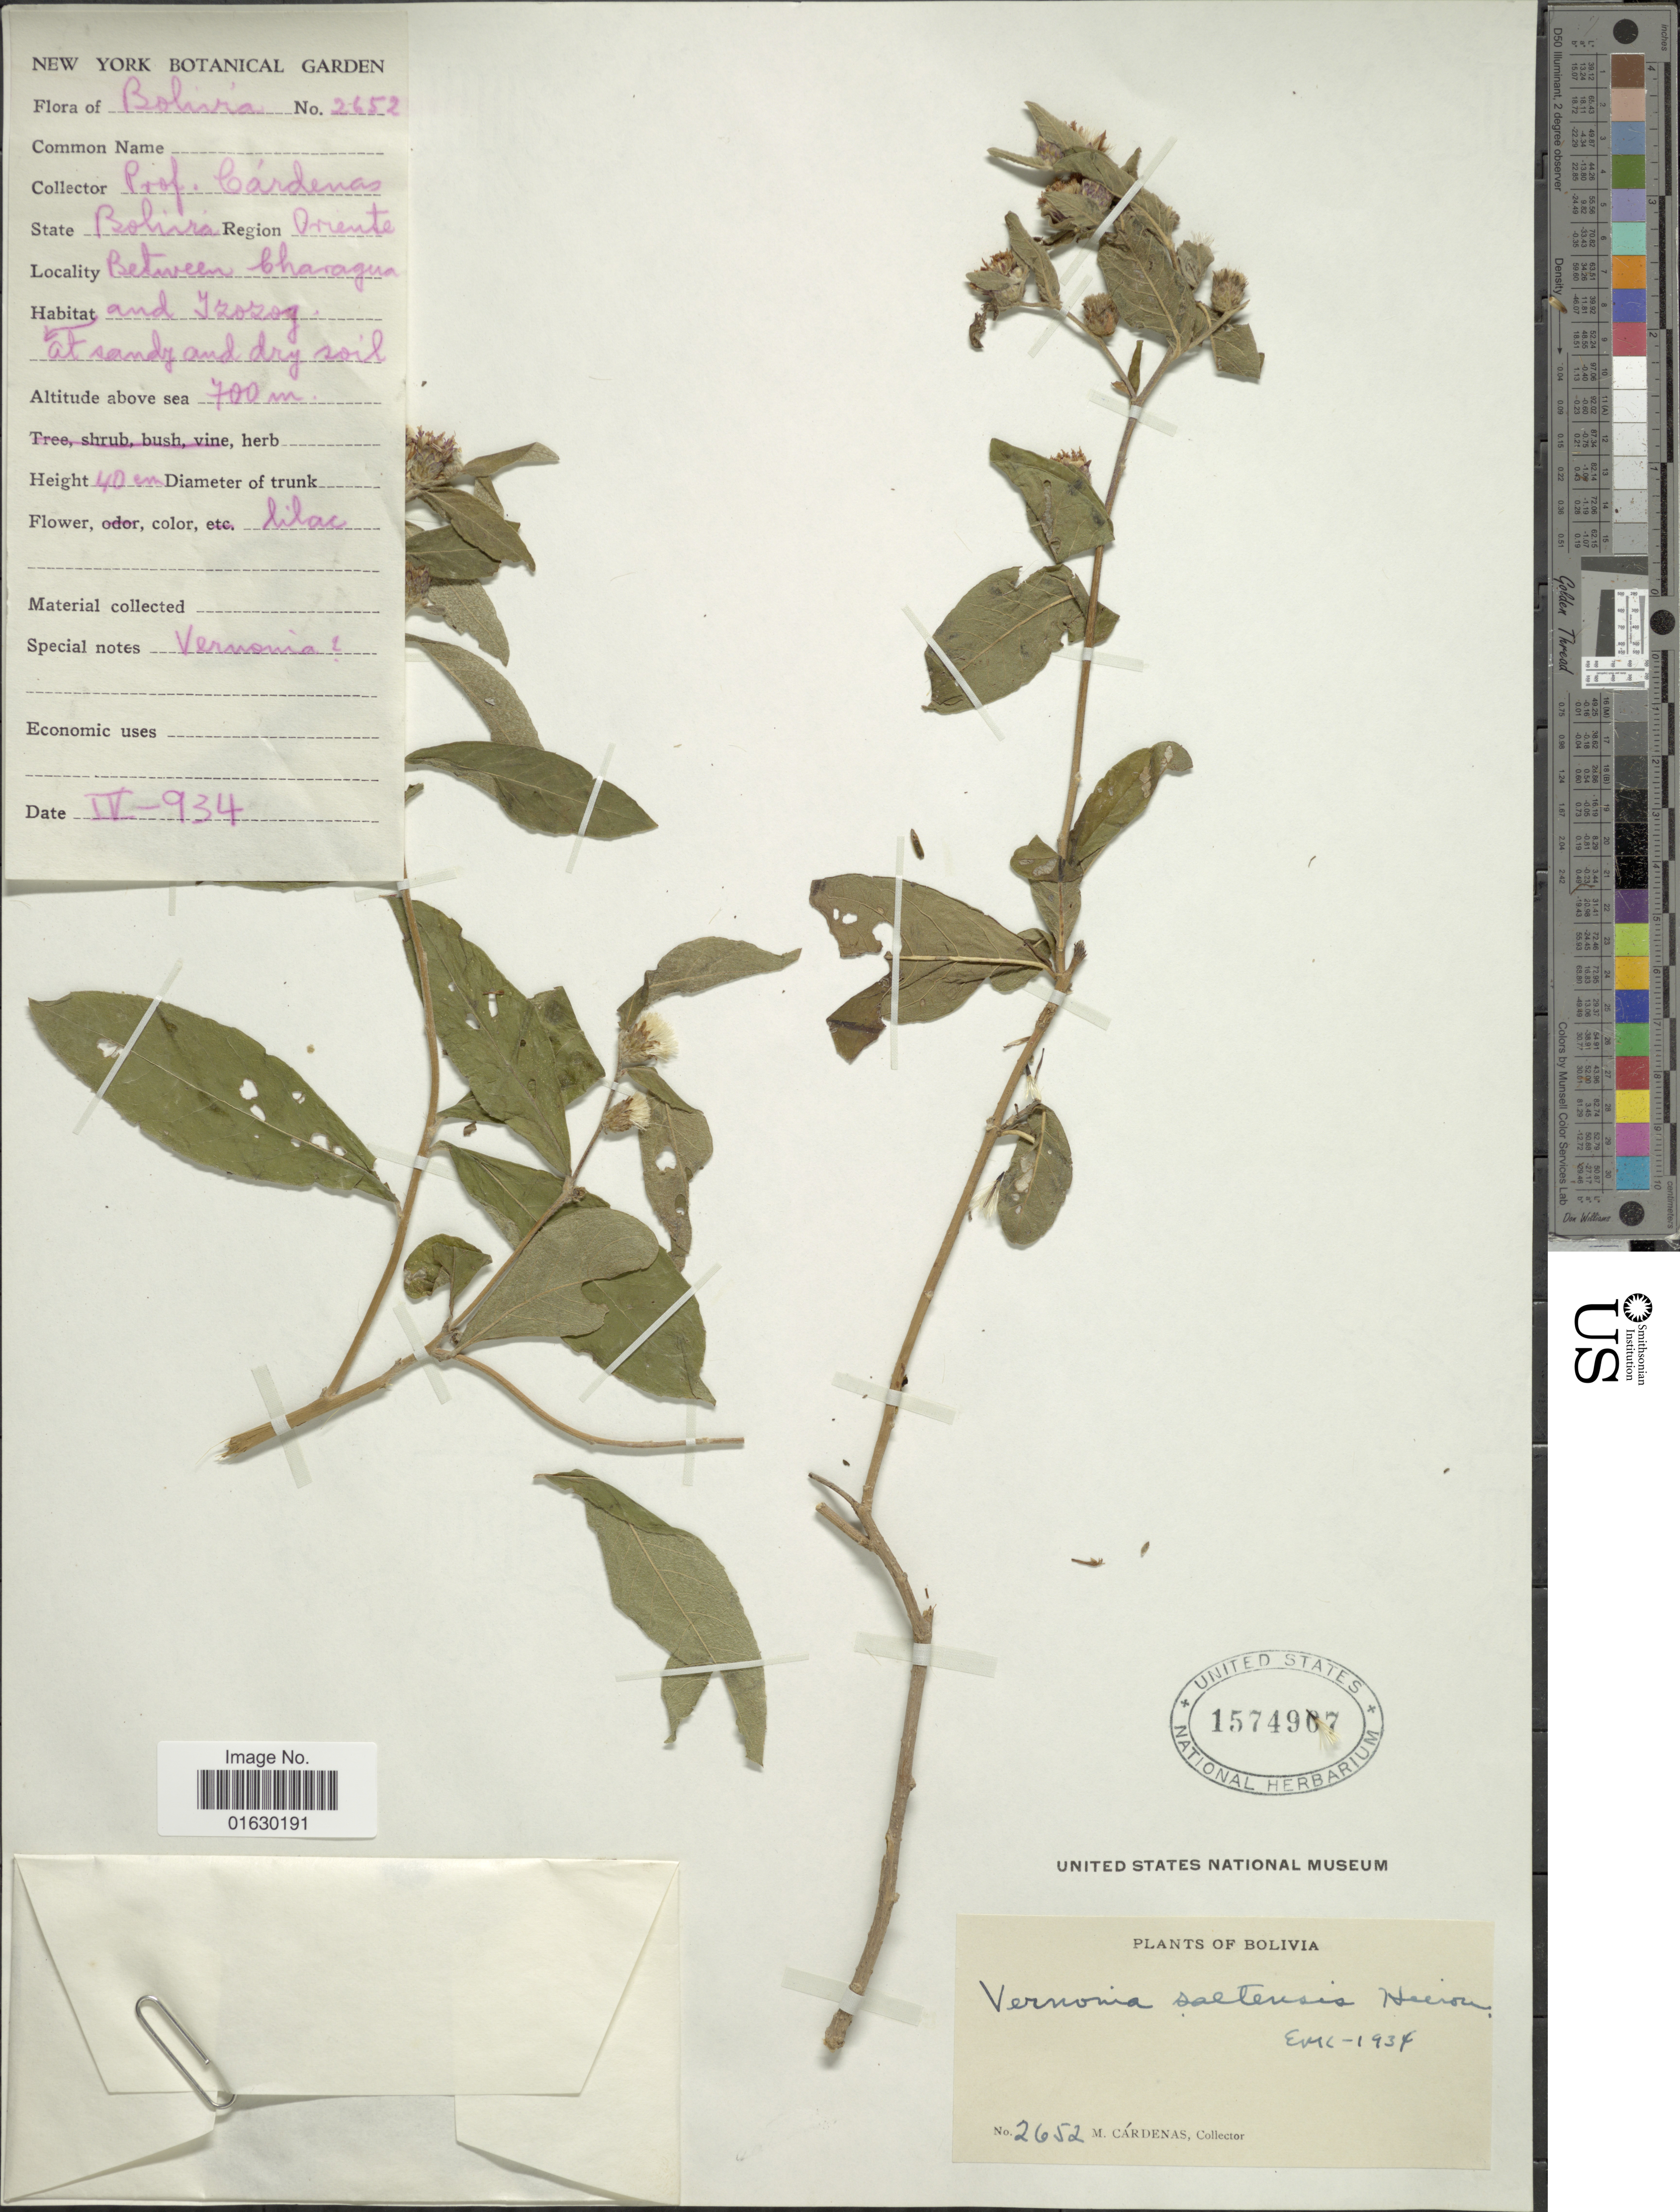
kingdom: Plantae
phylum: Tracheophyta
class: Magnoliopsida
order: Asterales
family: Asteraceae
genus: Lessingianthus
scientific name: Lessingianthus saltensis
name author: (Hieron.) H. Rob.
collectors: M. Cárdenas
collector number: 2652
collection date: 1934-04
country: Bolivia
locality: Region Oriente, between Charagua and Izozog. At sandy and dry soil.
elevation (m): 700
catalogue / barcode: US 1574907